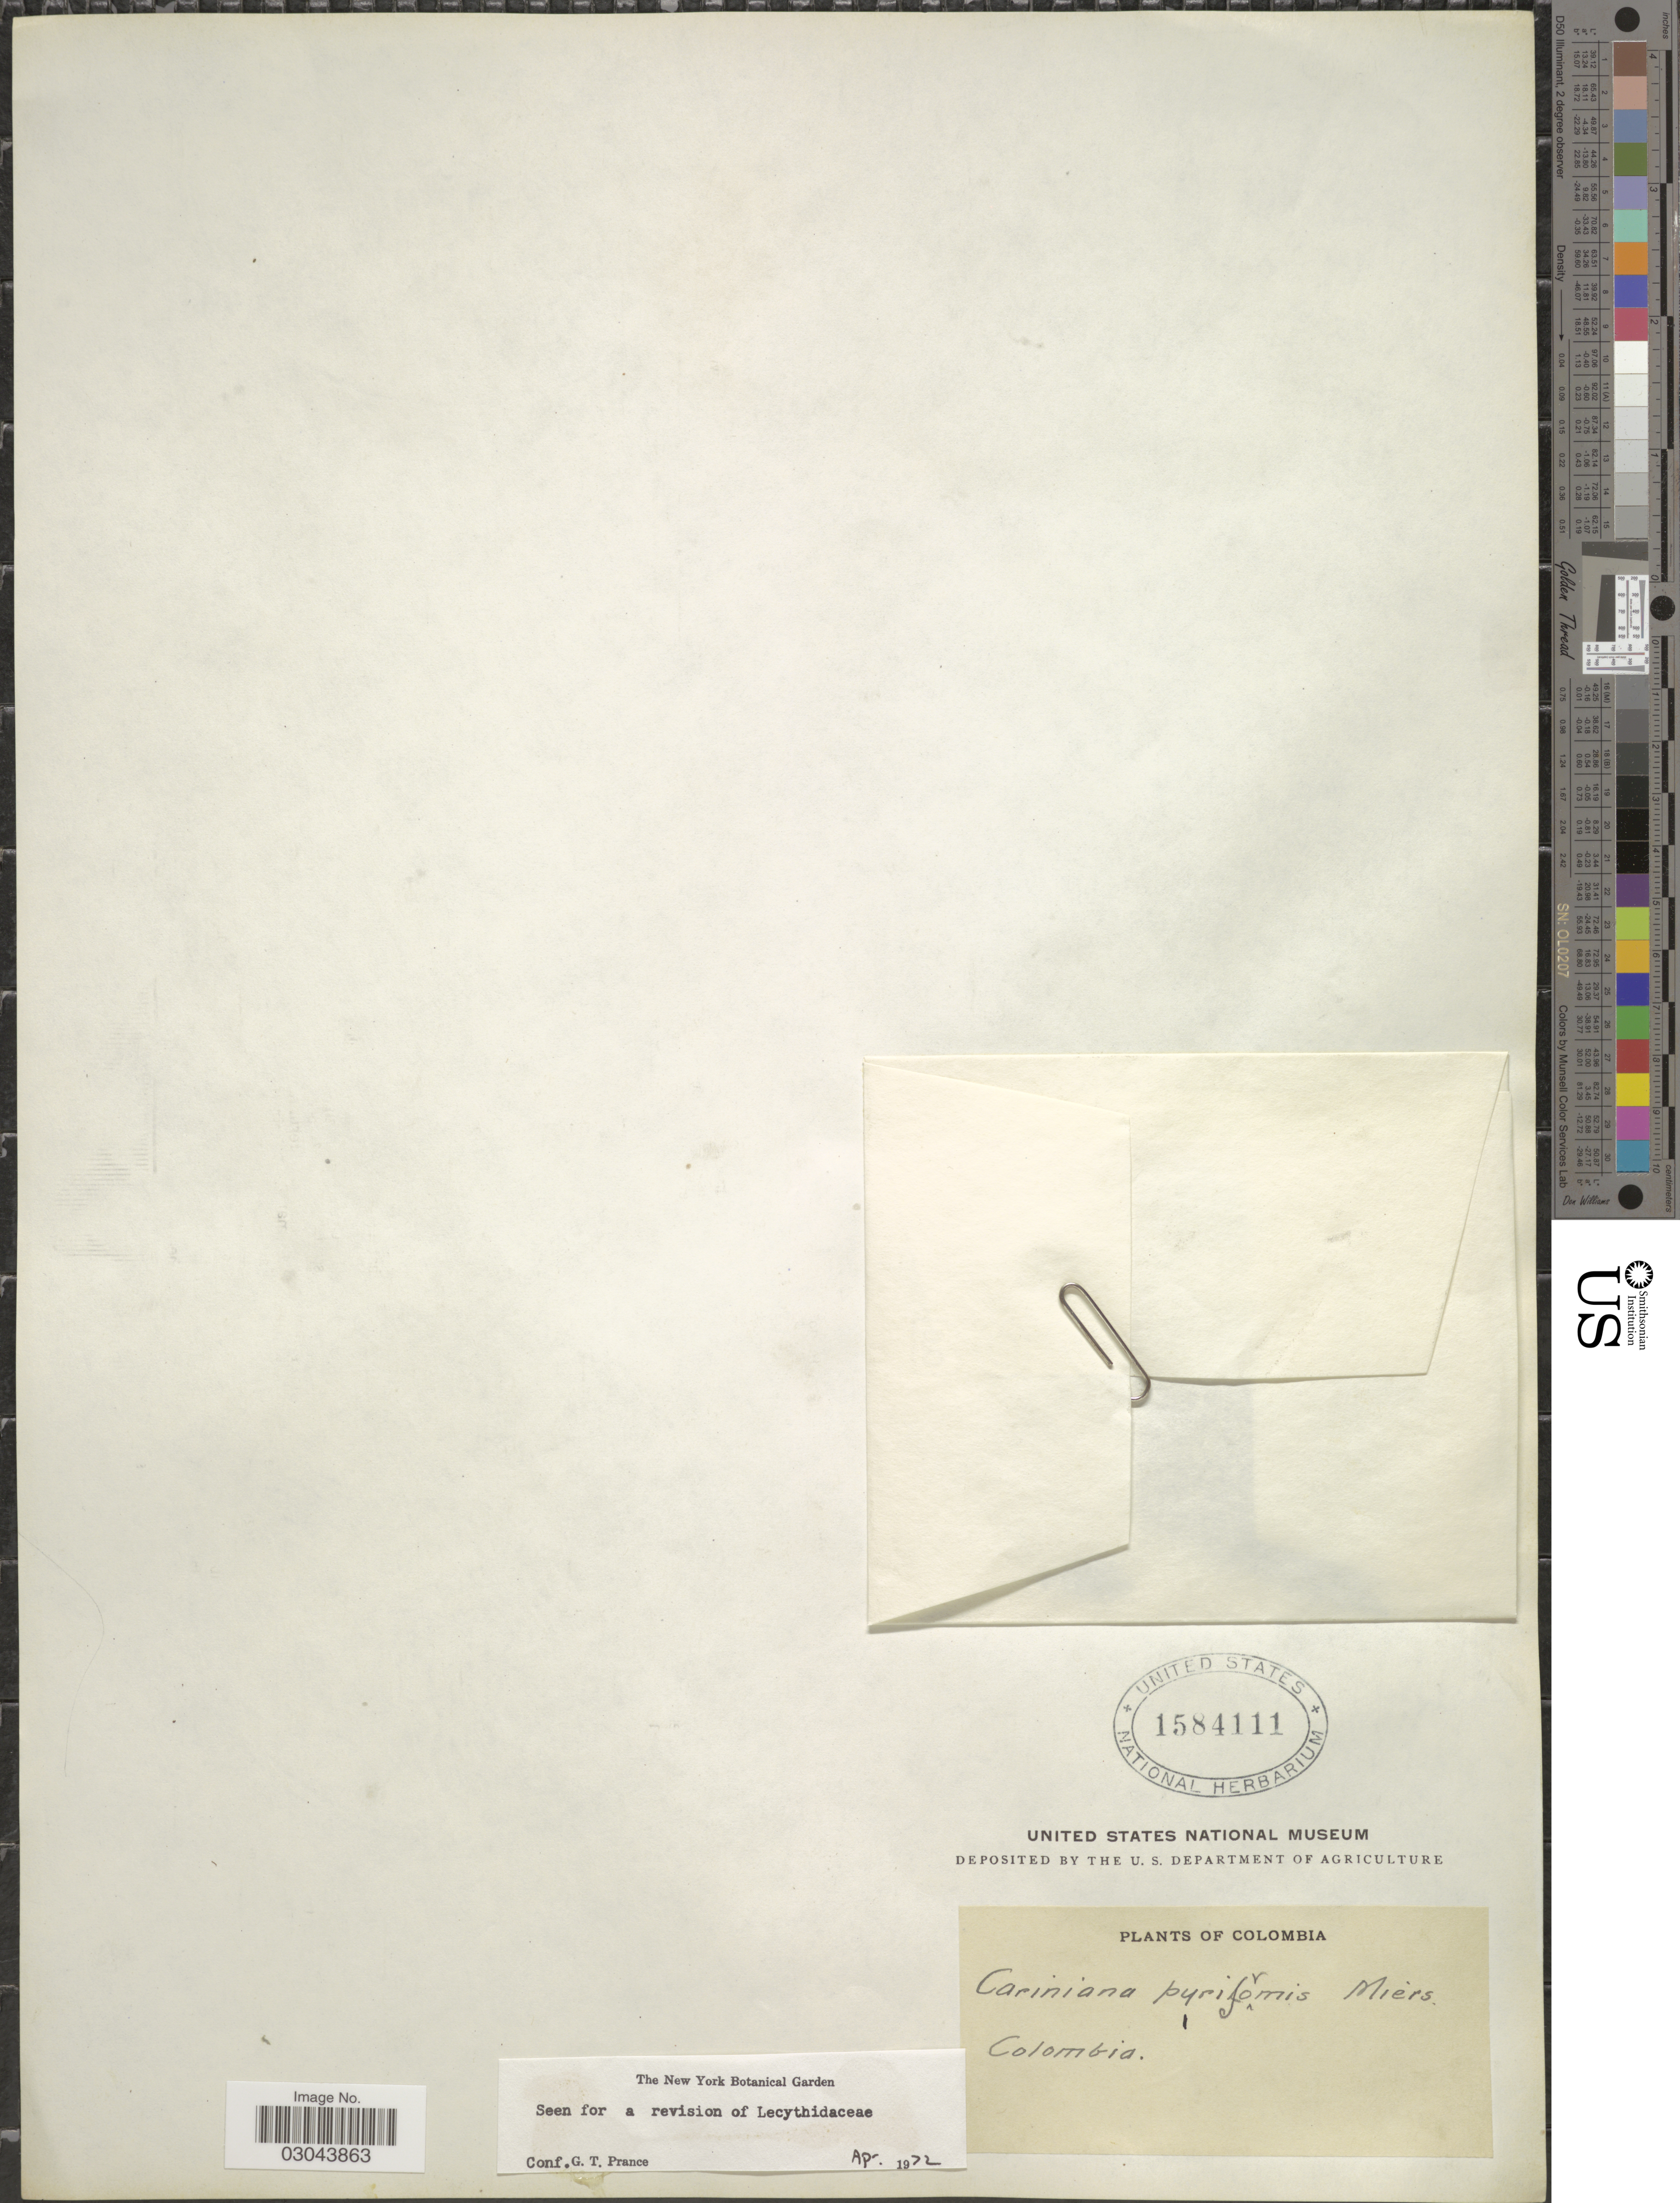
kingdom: Plantae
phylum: Tracheophyta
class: Magnoliopsida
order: Ericales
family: Lecythidaceae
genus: Cariniana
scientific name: Cariniana pyriformis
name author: Miers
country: Colombia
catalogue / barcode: US 1584111